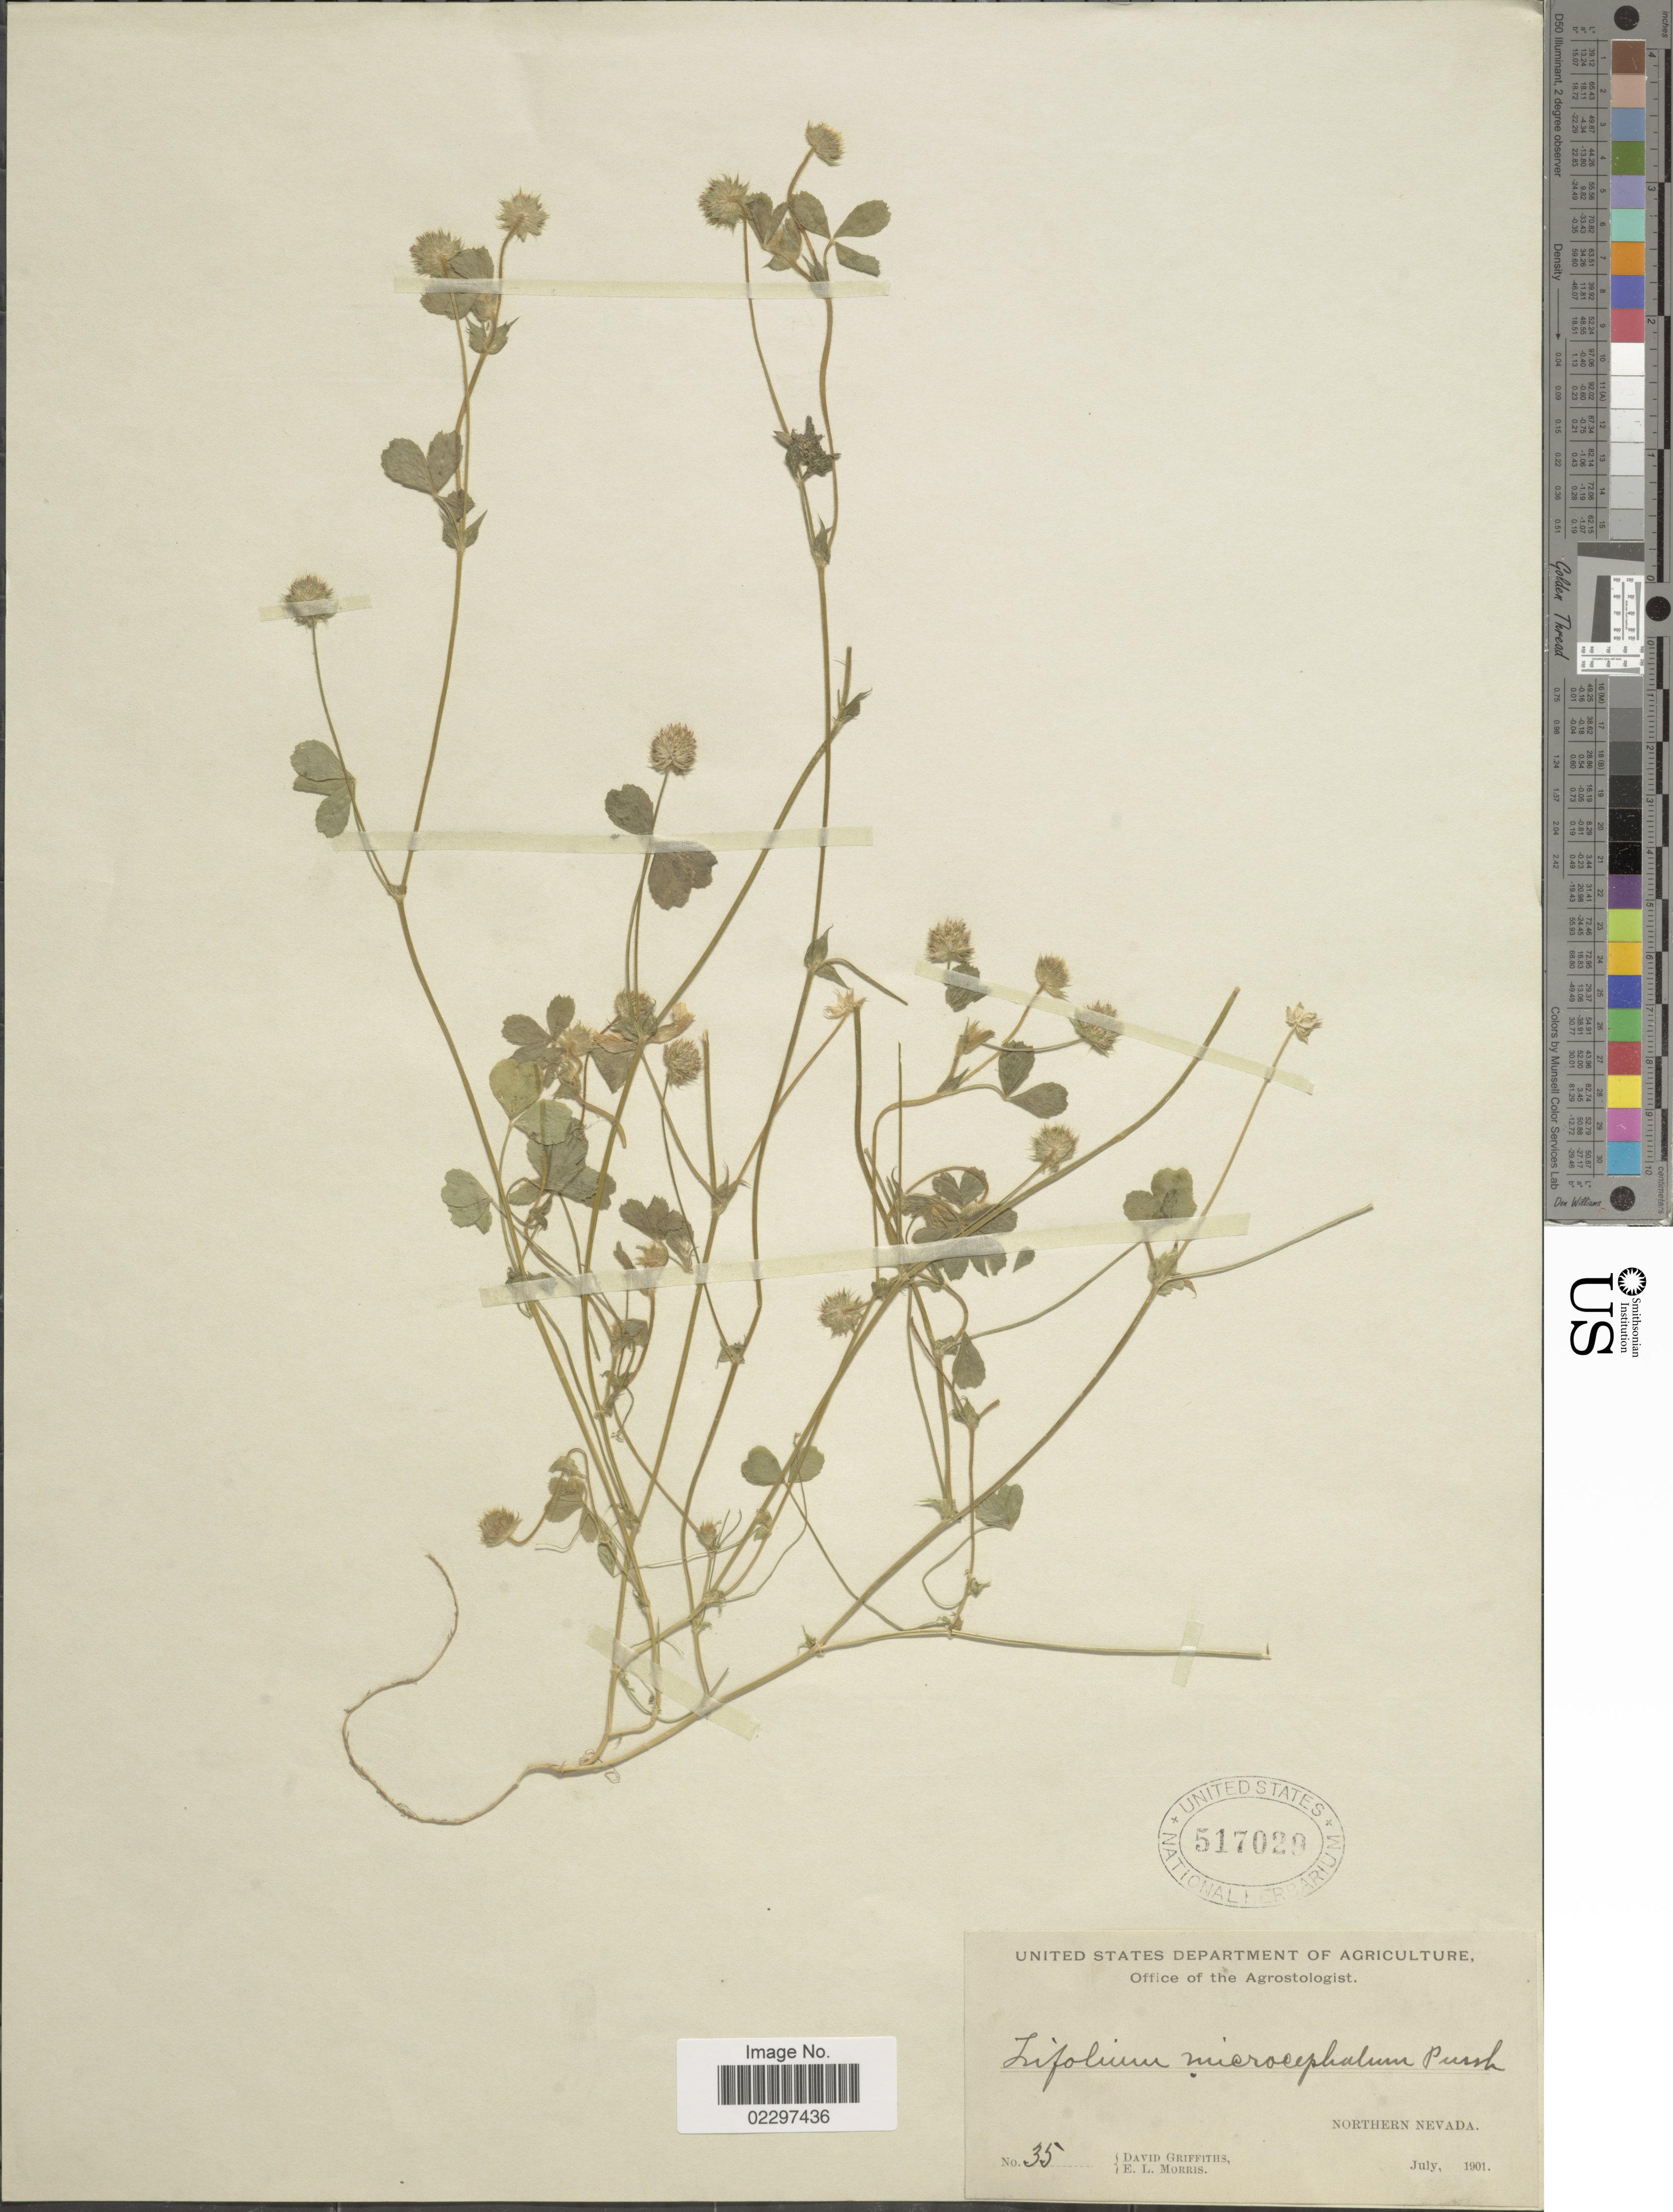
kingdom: Plantae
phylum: Tracheophyta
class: Magnoliopsida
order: Fabales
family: Fabaceae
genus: Trifolium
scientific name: Trifolium microcephalum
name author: Pursh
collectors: D. Griffiths & E. Morris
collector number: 35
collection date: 1901-07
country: United States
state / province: Nevada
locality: Northern Nevada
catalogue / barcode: US 517029